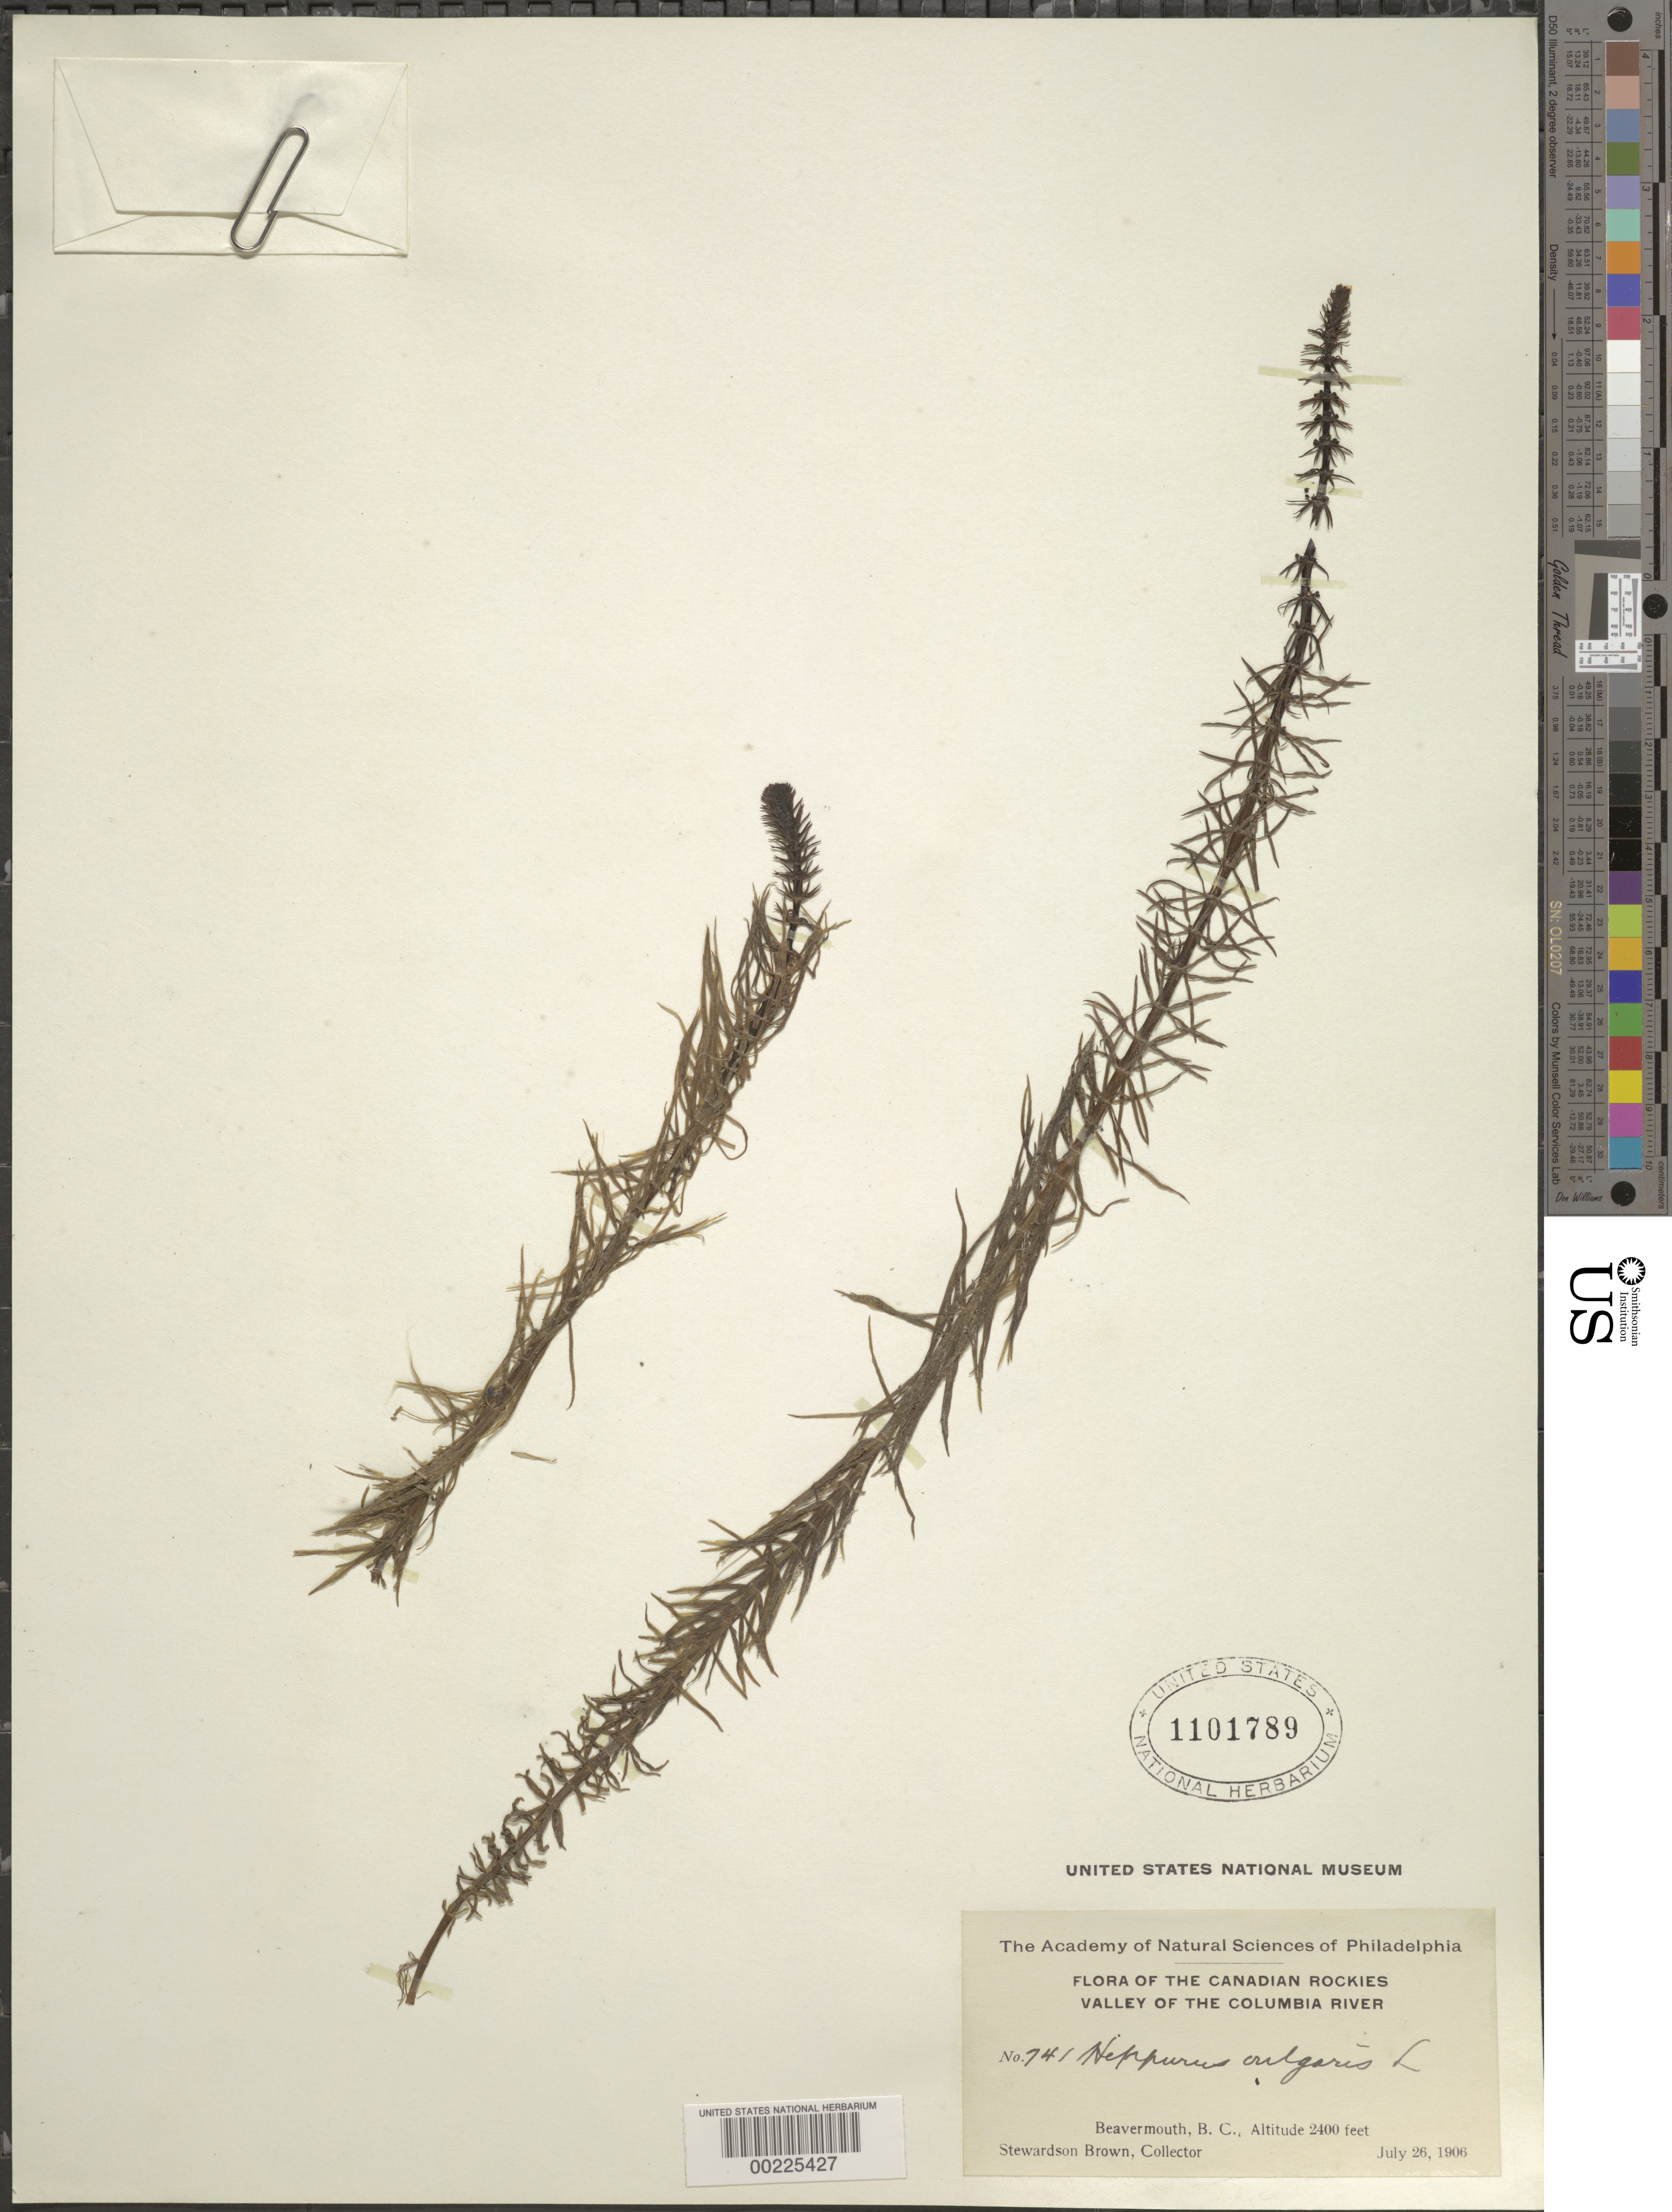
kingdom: Plantae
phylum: Tracheophyta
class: Magnoliopsida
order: Lamiales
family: Plantaginaceae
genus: Hippuris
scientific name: Hippuris vulgaris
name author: L.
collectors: S. Brown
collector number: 741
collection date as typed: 26 Jul 1906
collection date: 1906-07-26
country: Canada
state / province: British Columbia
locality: Beavermouth; valley of the columbia river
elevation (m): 732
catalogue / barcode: US 1101789